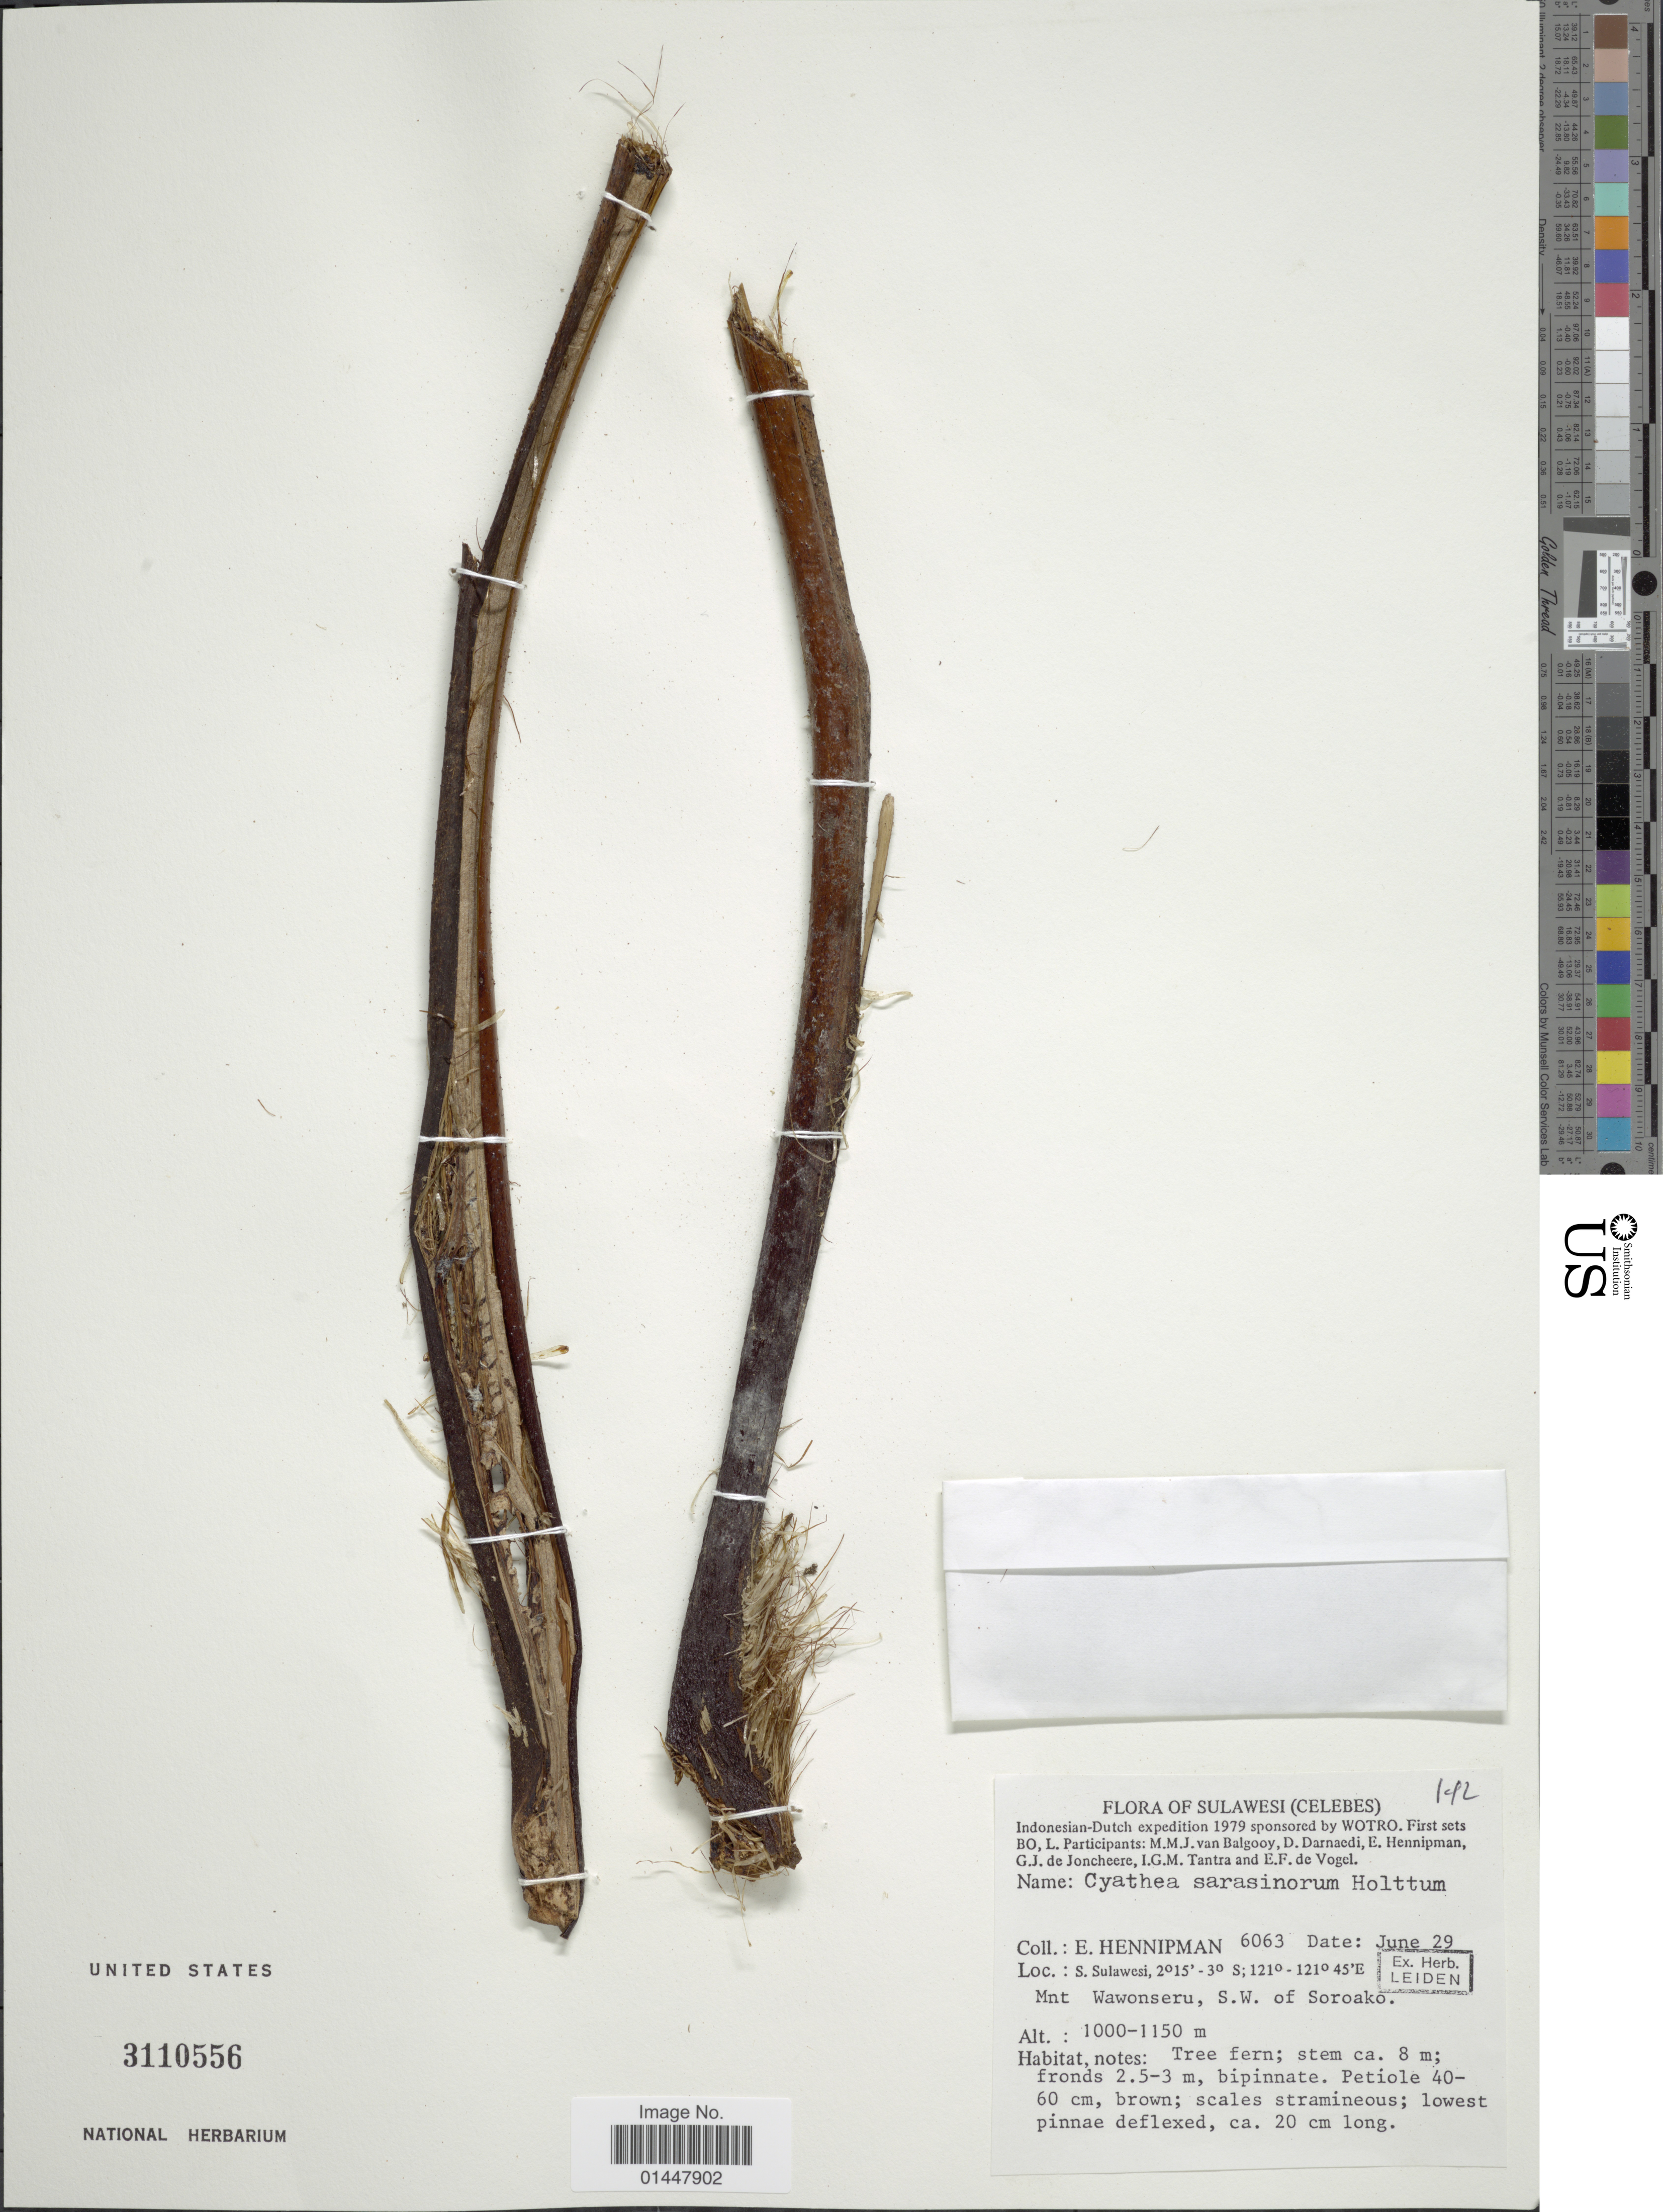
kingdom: Plantae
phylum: Tracheophyta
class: Polypodiopsida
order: Cyatheales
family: Cyatheaceae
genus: Sphaeropteris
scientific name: Sphaeropteris sarasinorum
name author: (Holttum) R.M. Tryon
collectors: E. Hennipman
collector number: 6063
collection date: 1979-06-29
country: Indonesia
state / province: Sulawesi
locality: Sulawesi (Celebes), S. Suawesi, Mt Wawonseru, S.W. of Soroako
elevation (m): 1000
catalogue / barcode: US 3110556